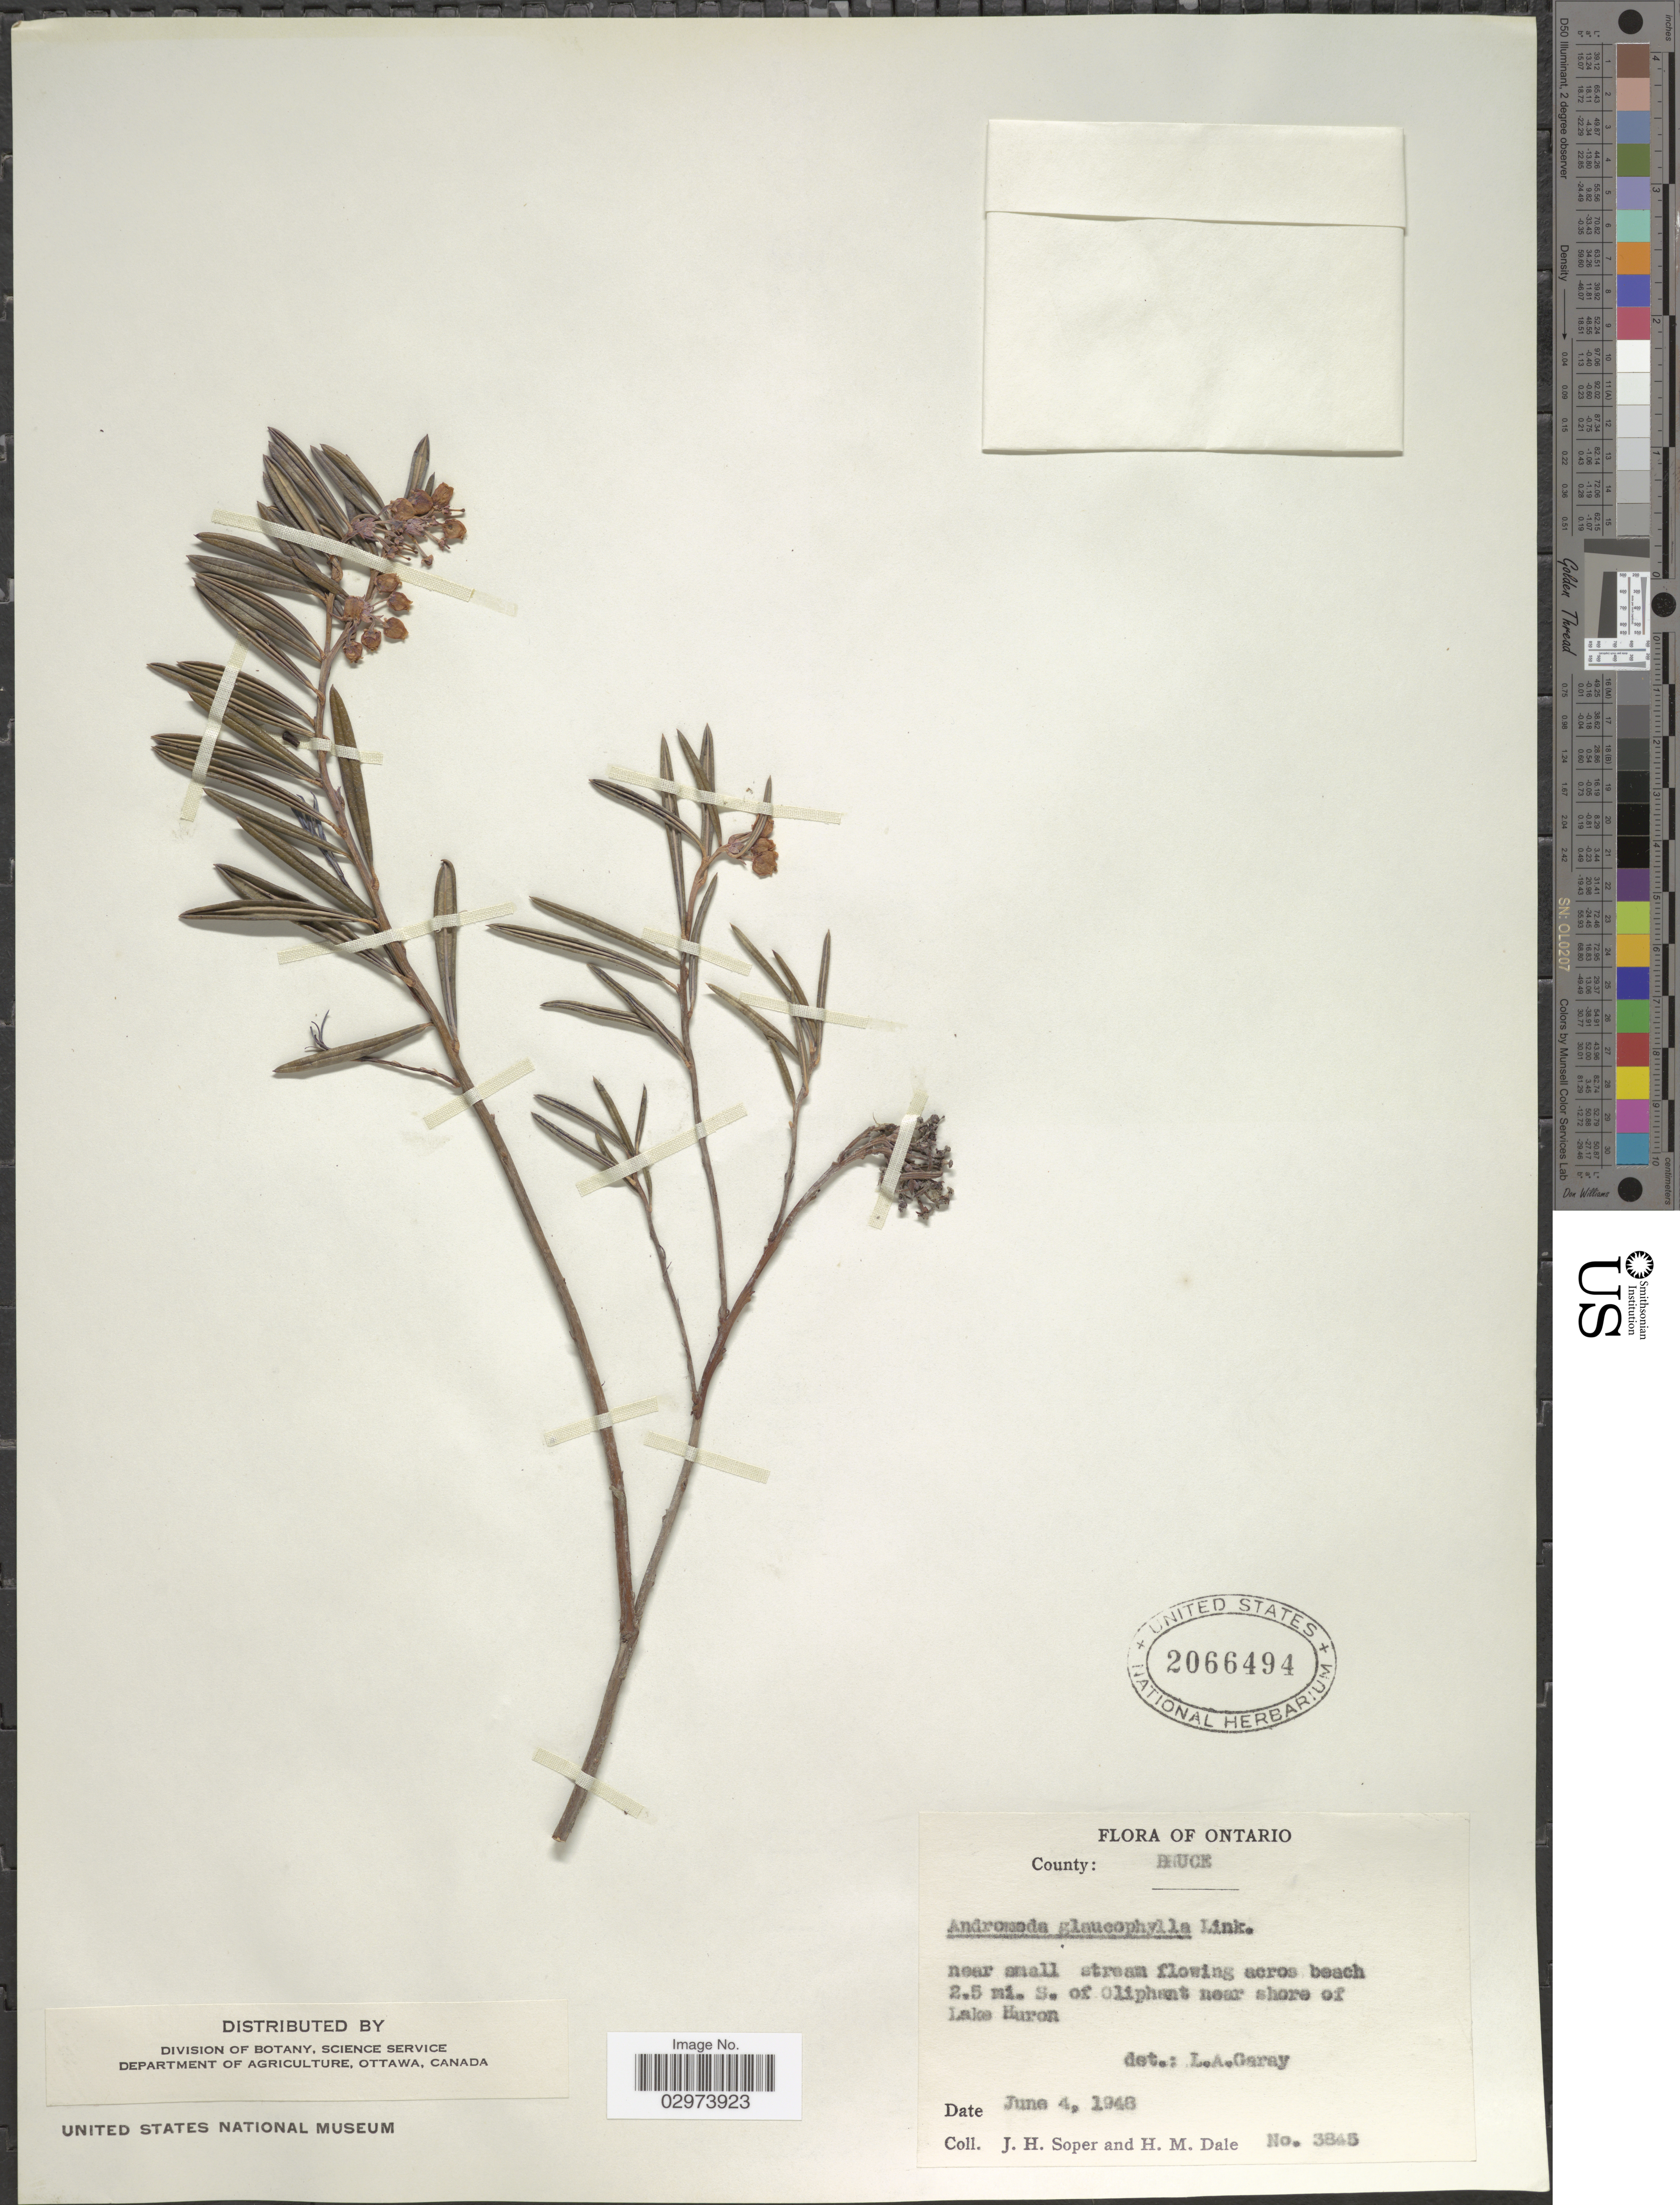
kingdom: Plantae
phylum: Tracheophyta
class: Magnoliopsida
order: Ericales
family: Ericaceae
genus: Andromeda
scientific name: Andromeda polifolia var. latifolia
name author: Aiton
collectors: J. H. Soper & H. M. Dale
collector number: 3845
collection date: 1948-06-04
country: Canada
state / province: Ontario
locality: County: Bruce. Near small stream flowing across beach 2.5 mi. S. of Oliphant near shore of Lake Huron.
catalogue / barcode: US 2066494